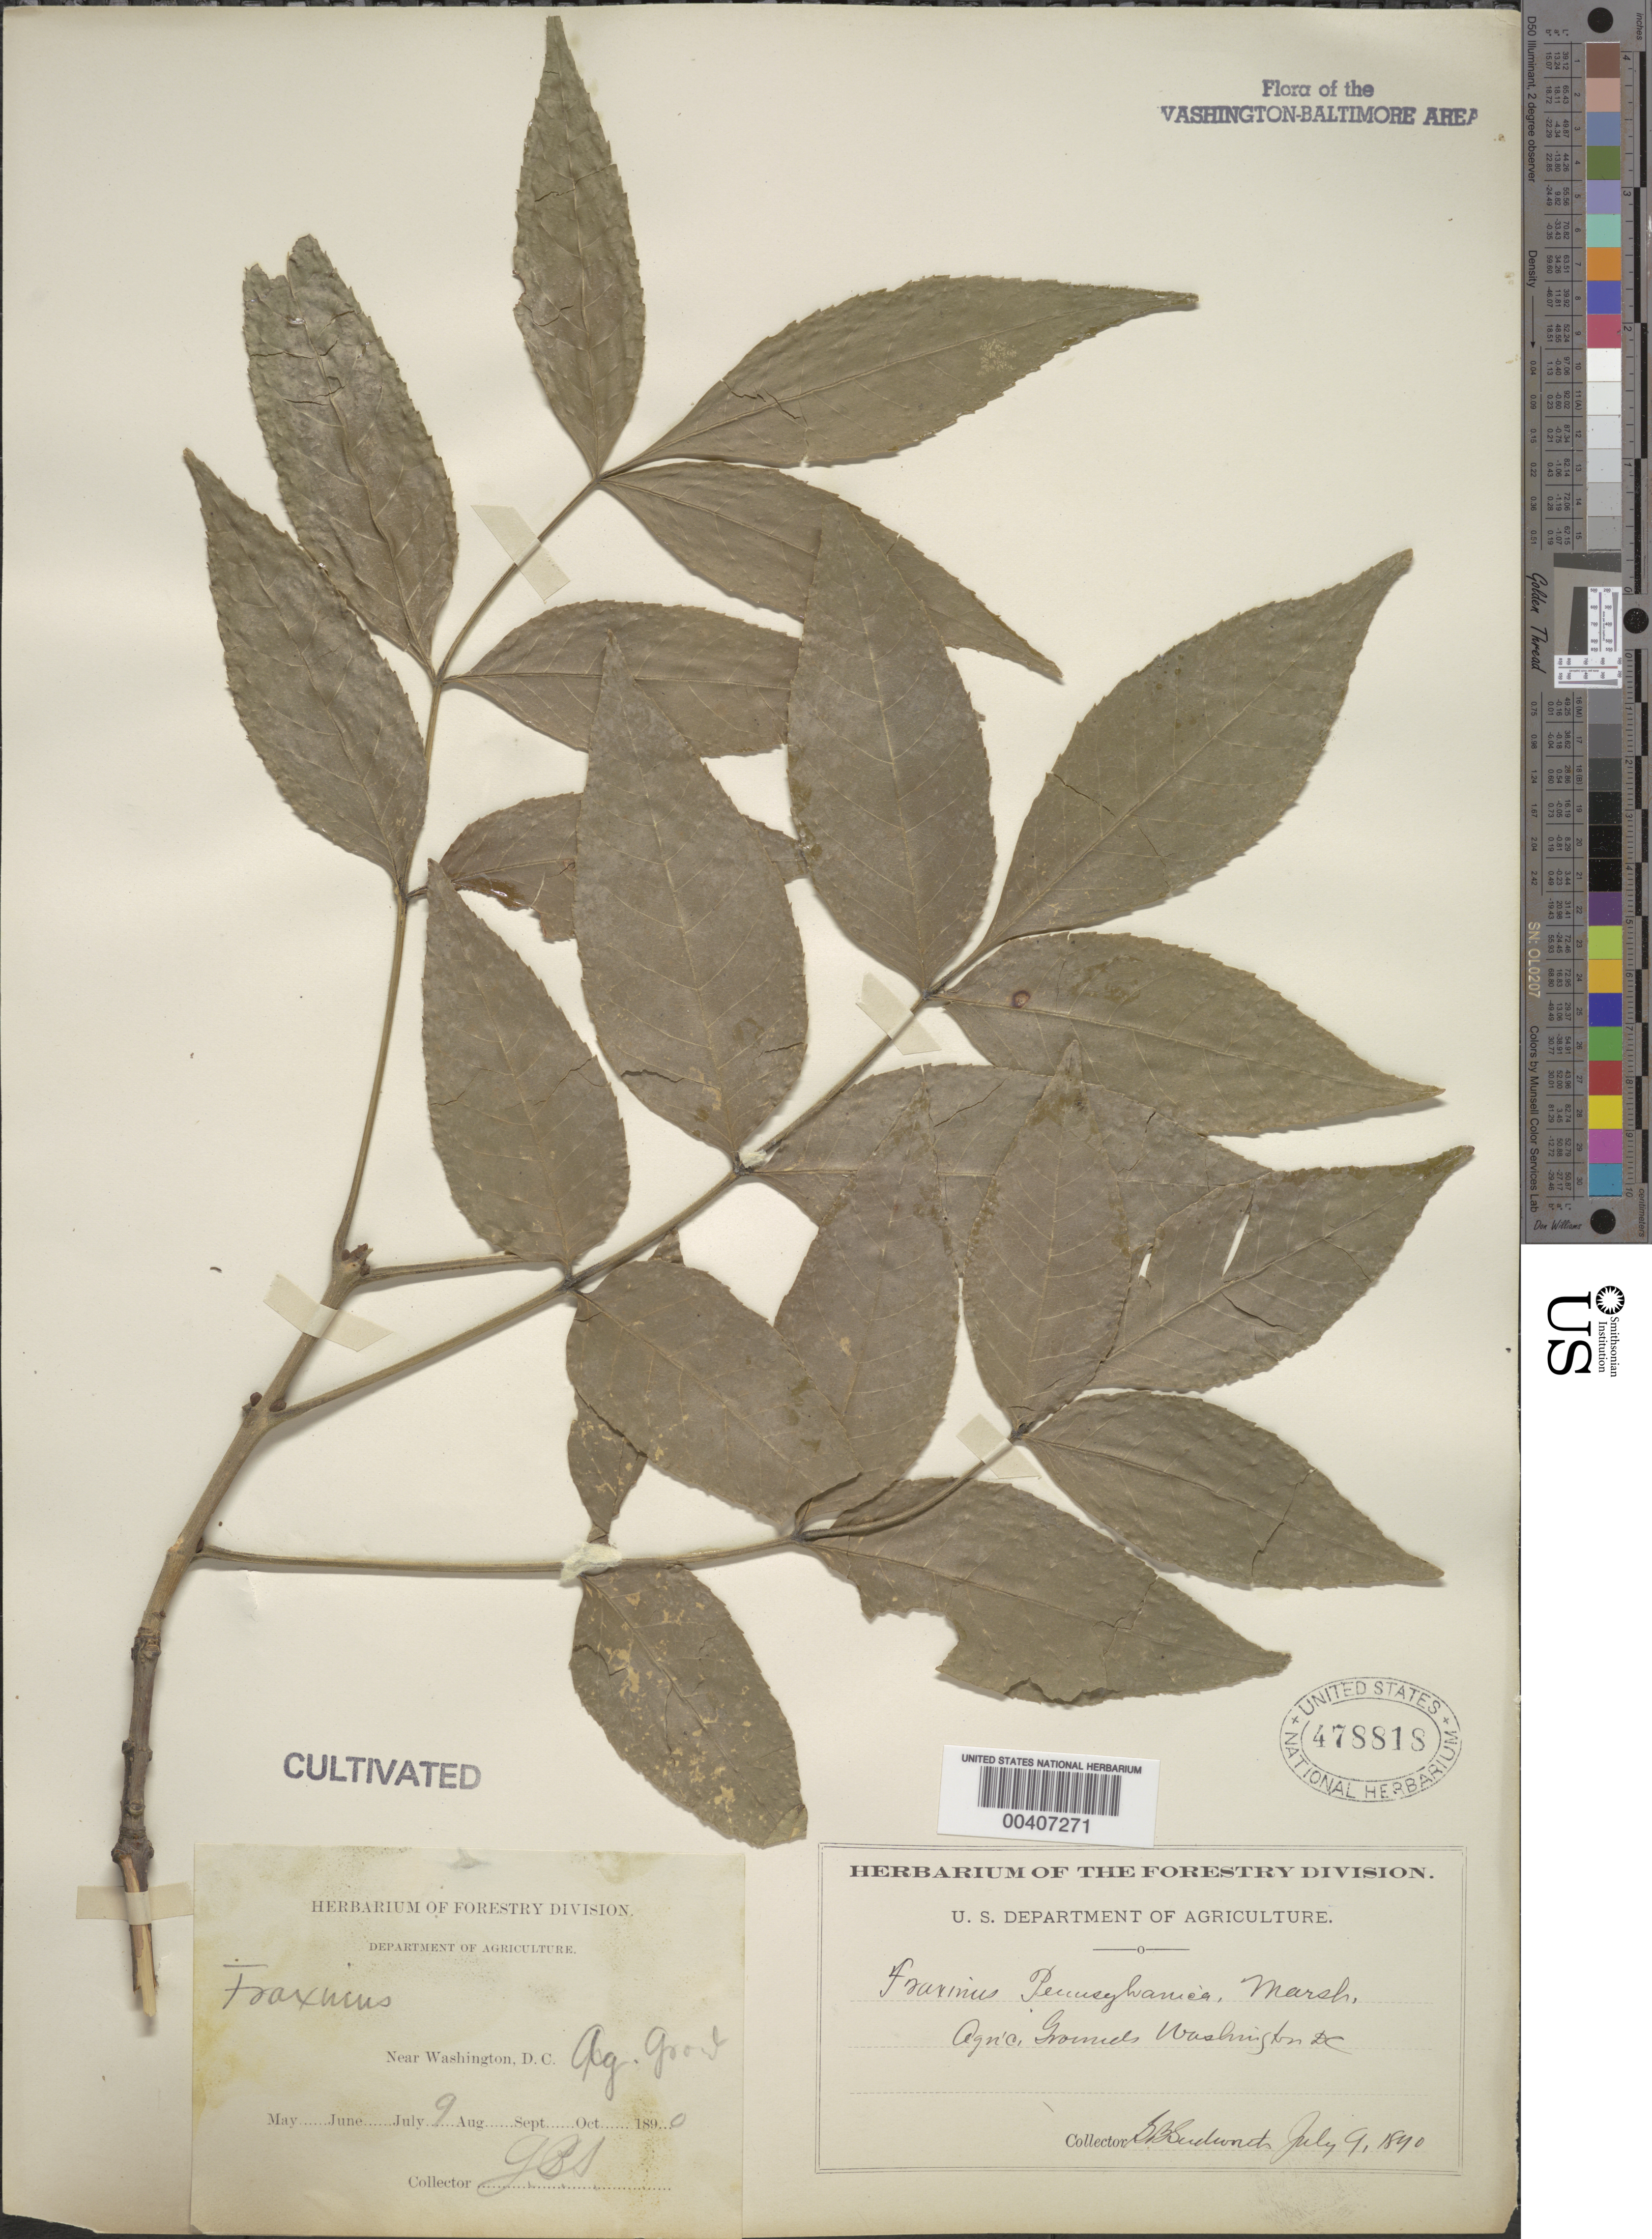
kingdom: Plantae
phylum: Tracheophyta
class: Magnoliopsida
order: Lamiales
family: Oleaceae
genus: Fraxinus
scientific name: Fraxinus pennsylvanica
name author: Marshall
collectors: G. B. Sudworth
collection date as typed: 09 Jul 1890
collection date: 1890-07-09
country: United States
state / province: District of Columbia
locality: Agriculture grounds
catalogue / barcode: US 478818